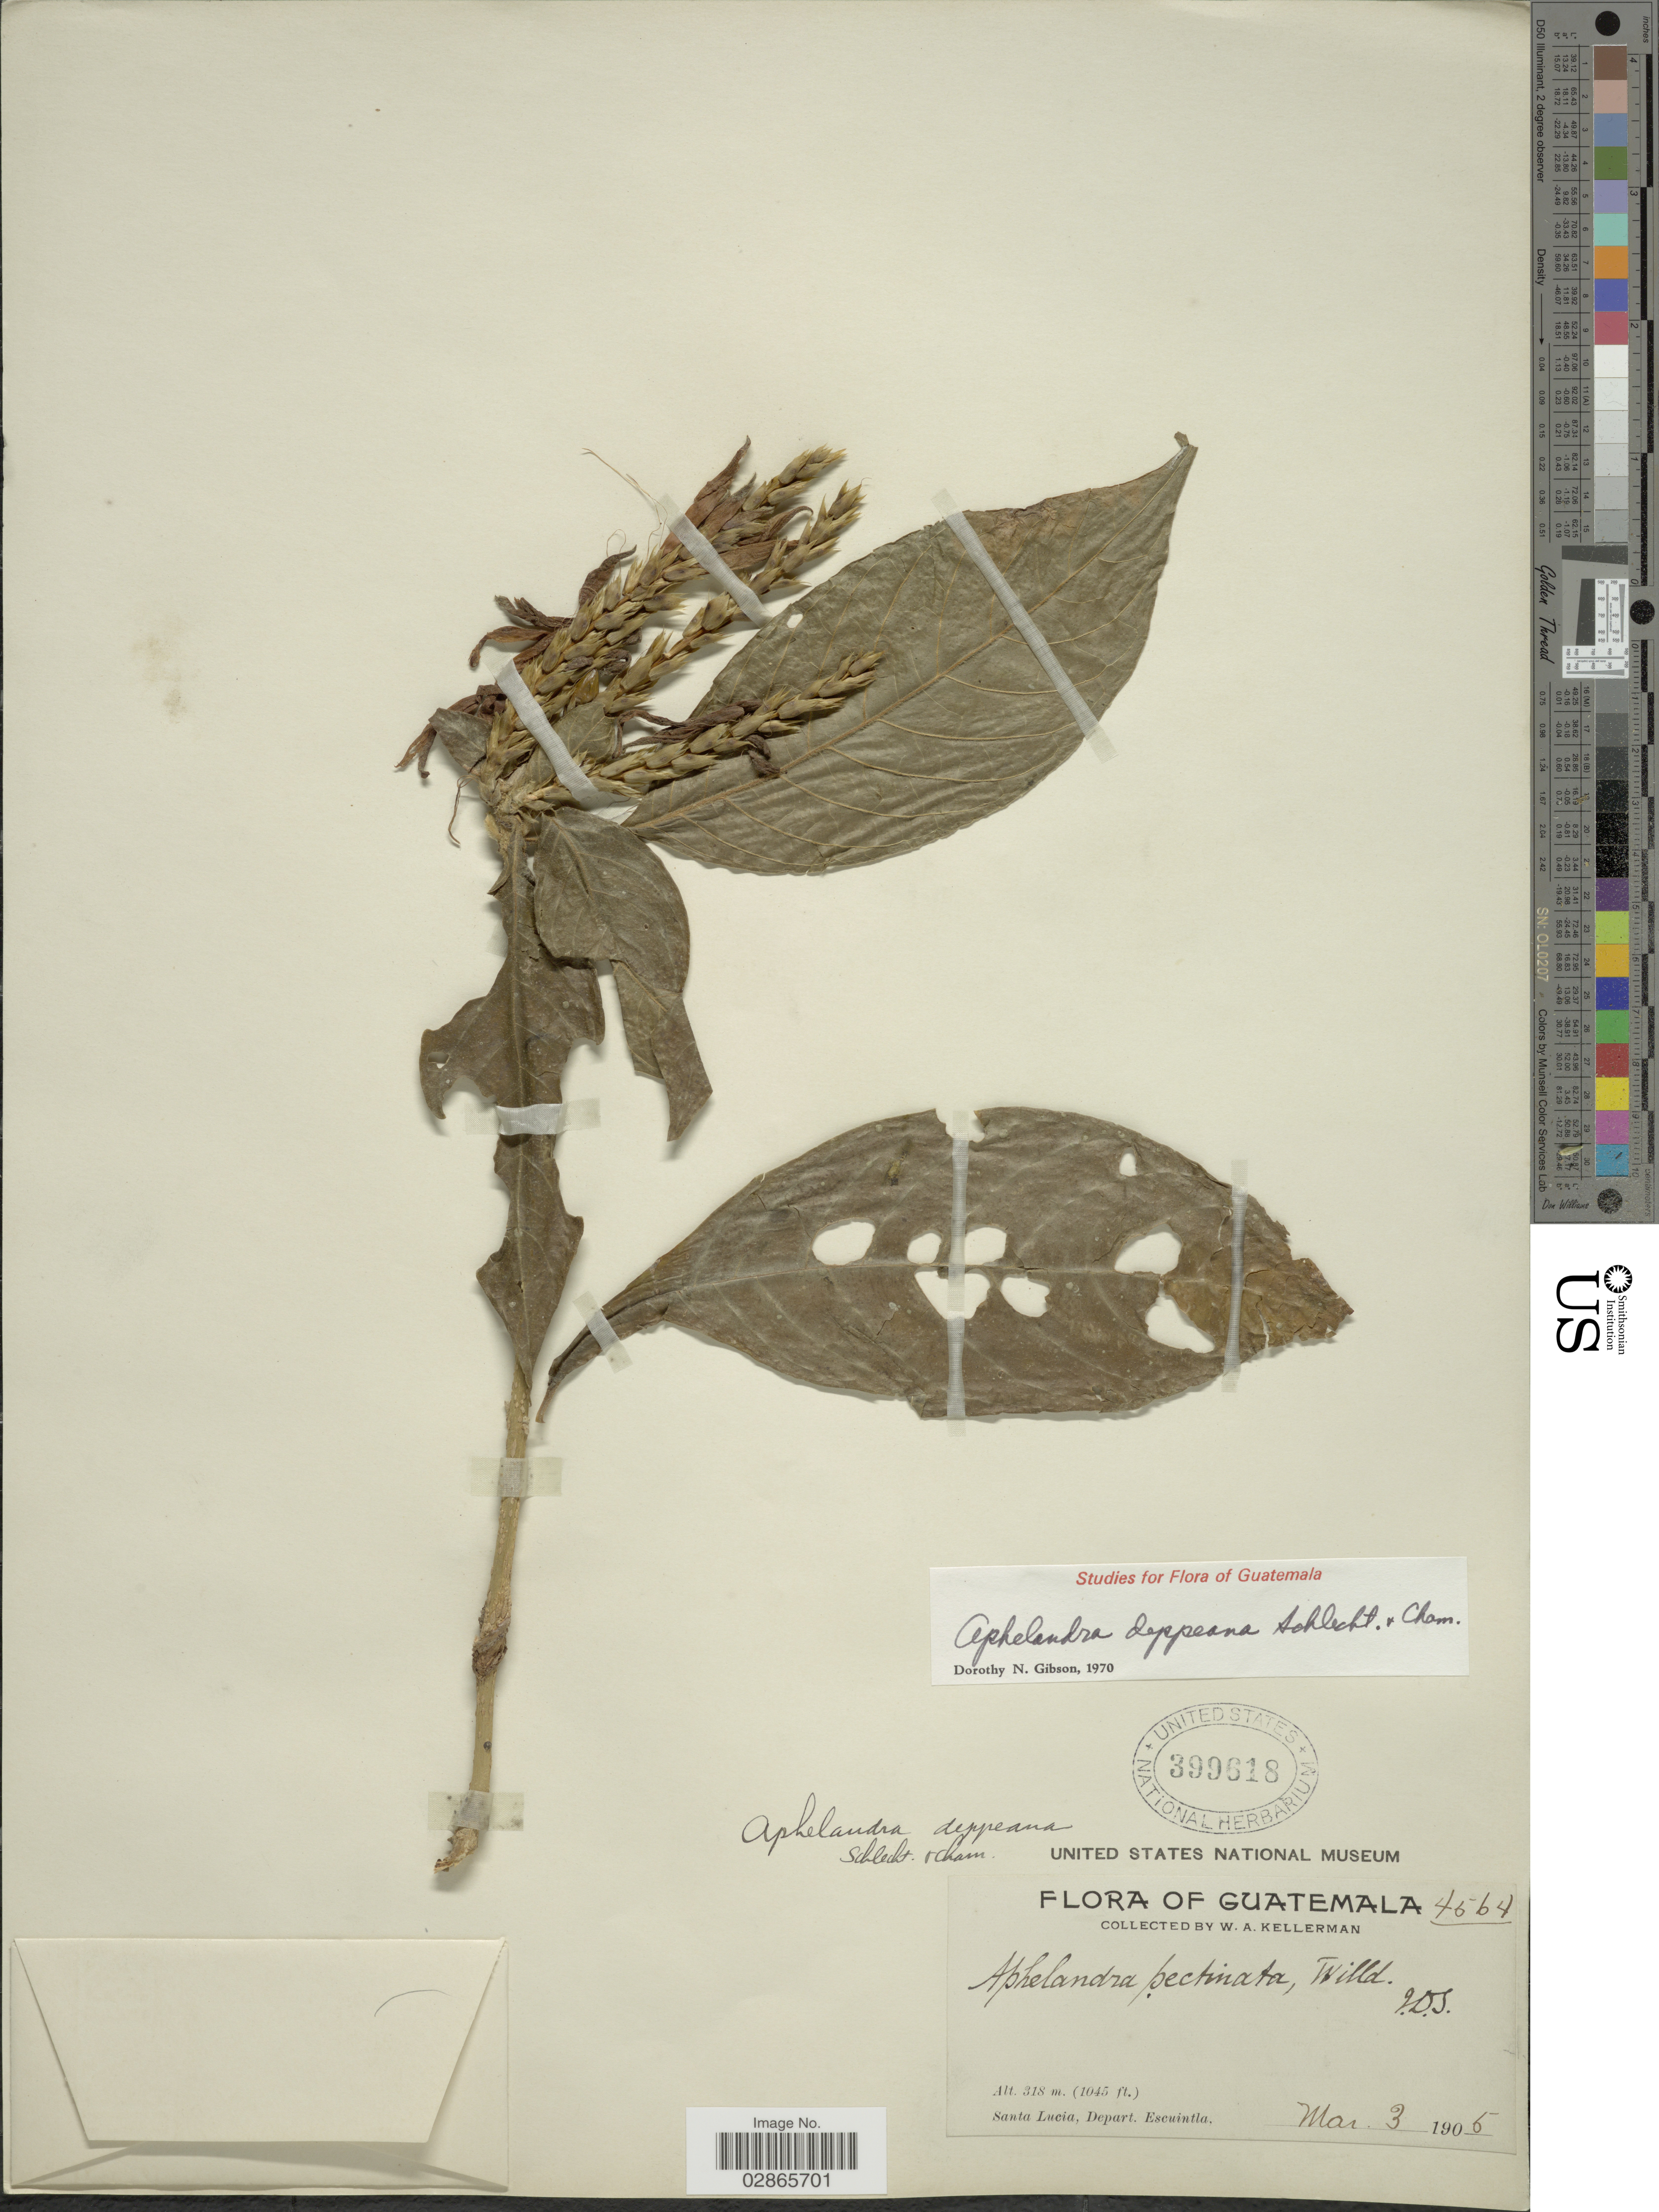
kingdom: Plantae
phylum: Tracheophyta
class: Magnoliopsida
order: Lamiales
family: Acanthaceae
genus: Aphelandra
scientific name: Aphelandra deppeana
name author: Schltdl. & Cham.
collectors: W. Kellerman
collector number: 4564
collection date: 1905-04-03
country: Guatemala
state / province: Escuintla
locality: Santa Lucia, Depart. Escuintla.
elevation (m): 318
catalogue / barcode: US 399618